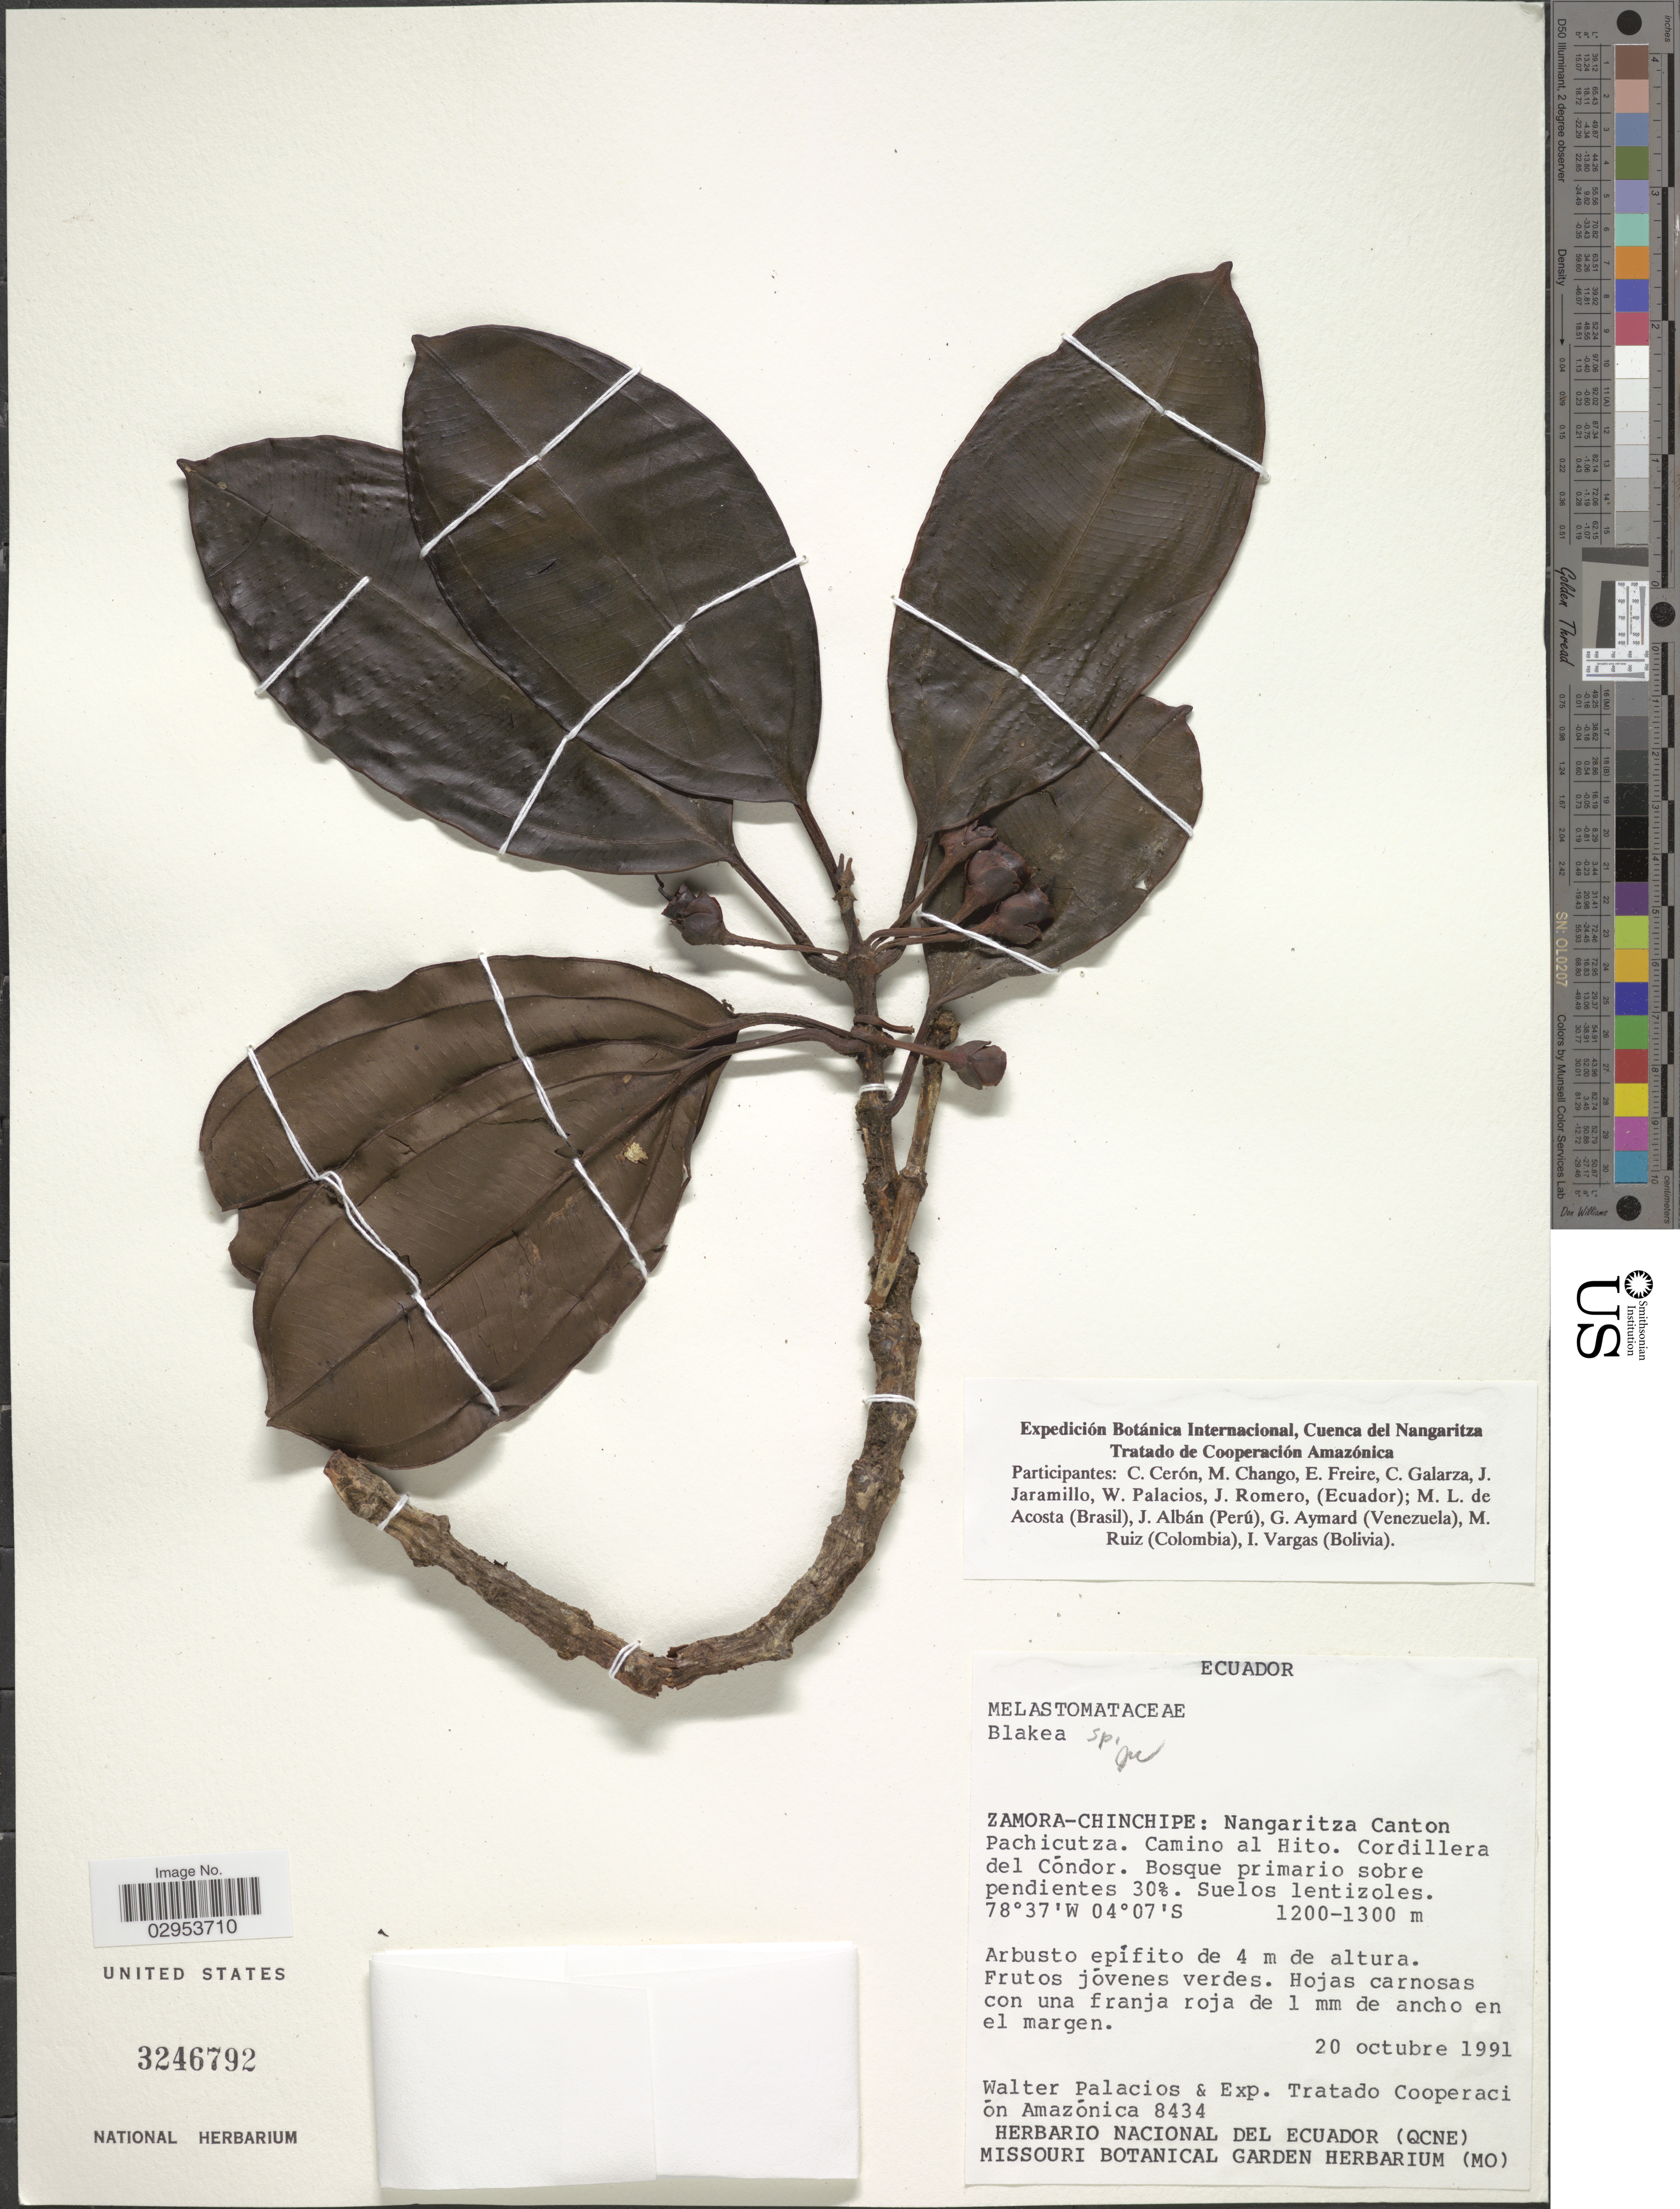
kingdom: Plantae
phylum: Tracheophyta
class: Magnoliopsida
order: Myrtales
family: Melastomataceae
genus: Blakea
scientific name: Blakea sp.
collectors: W. Palacios & Exp. Tratado Cooperación Amazónica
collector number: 8434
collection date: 1991-10-20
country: Ecuador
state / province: Zamora-Chinchipe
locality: Nangaritza Canton Pachicutza. Camino al Hito. Cordillera del Cóndor.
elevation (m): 1200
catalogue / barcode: US 3246792